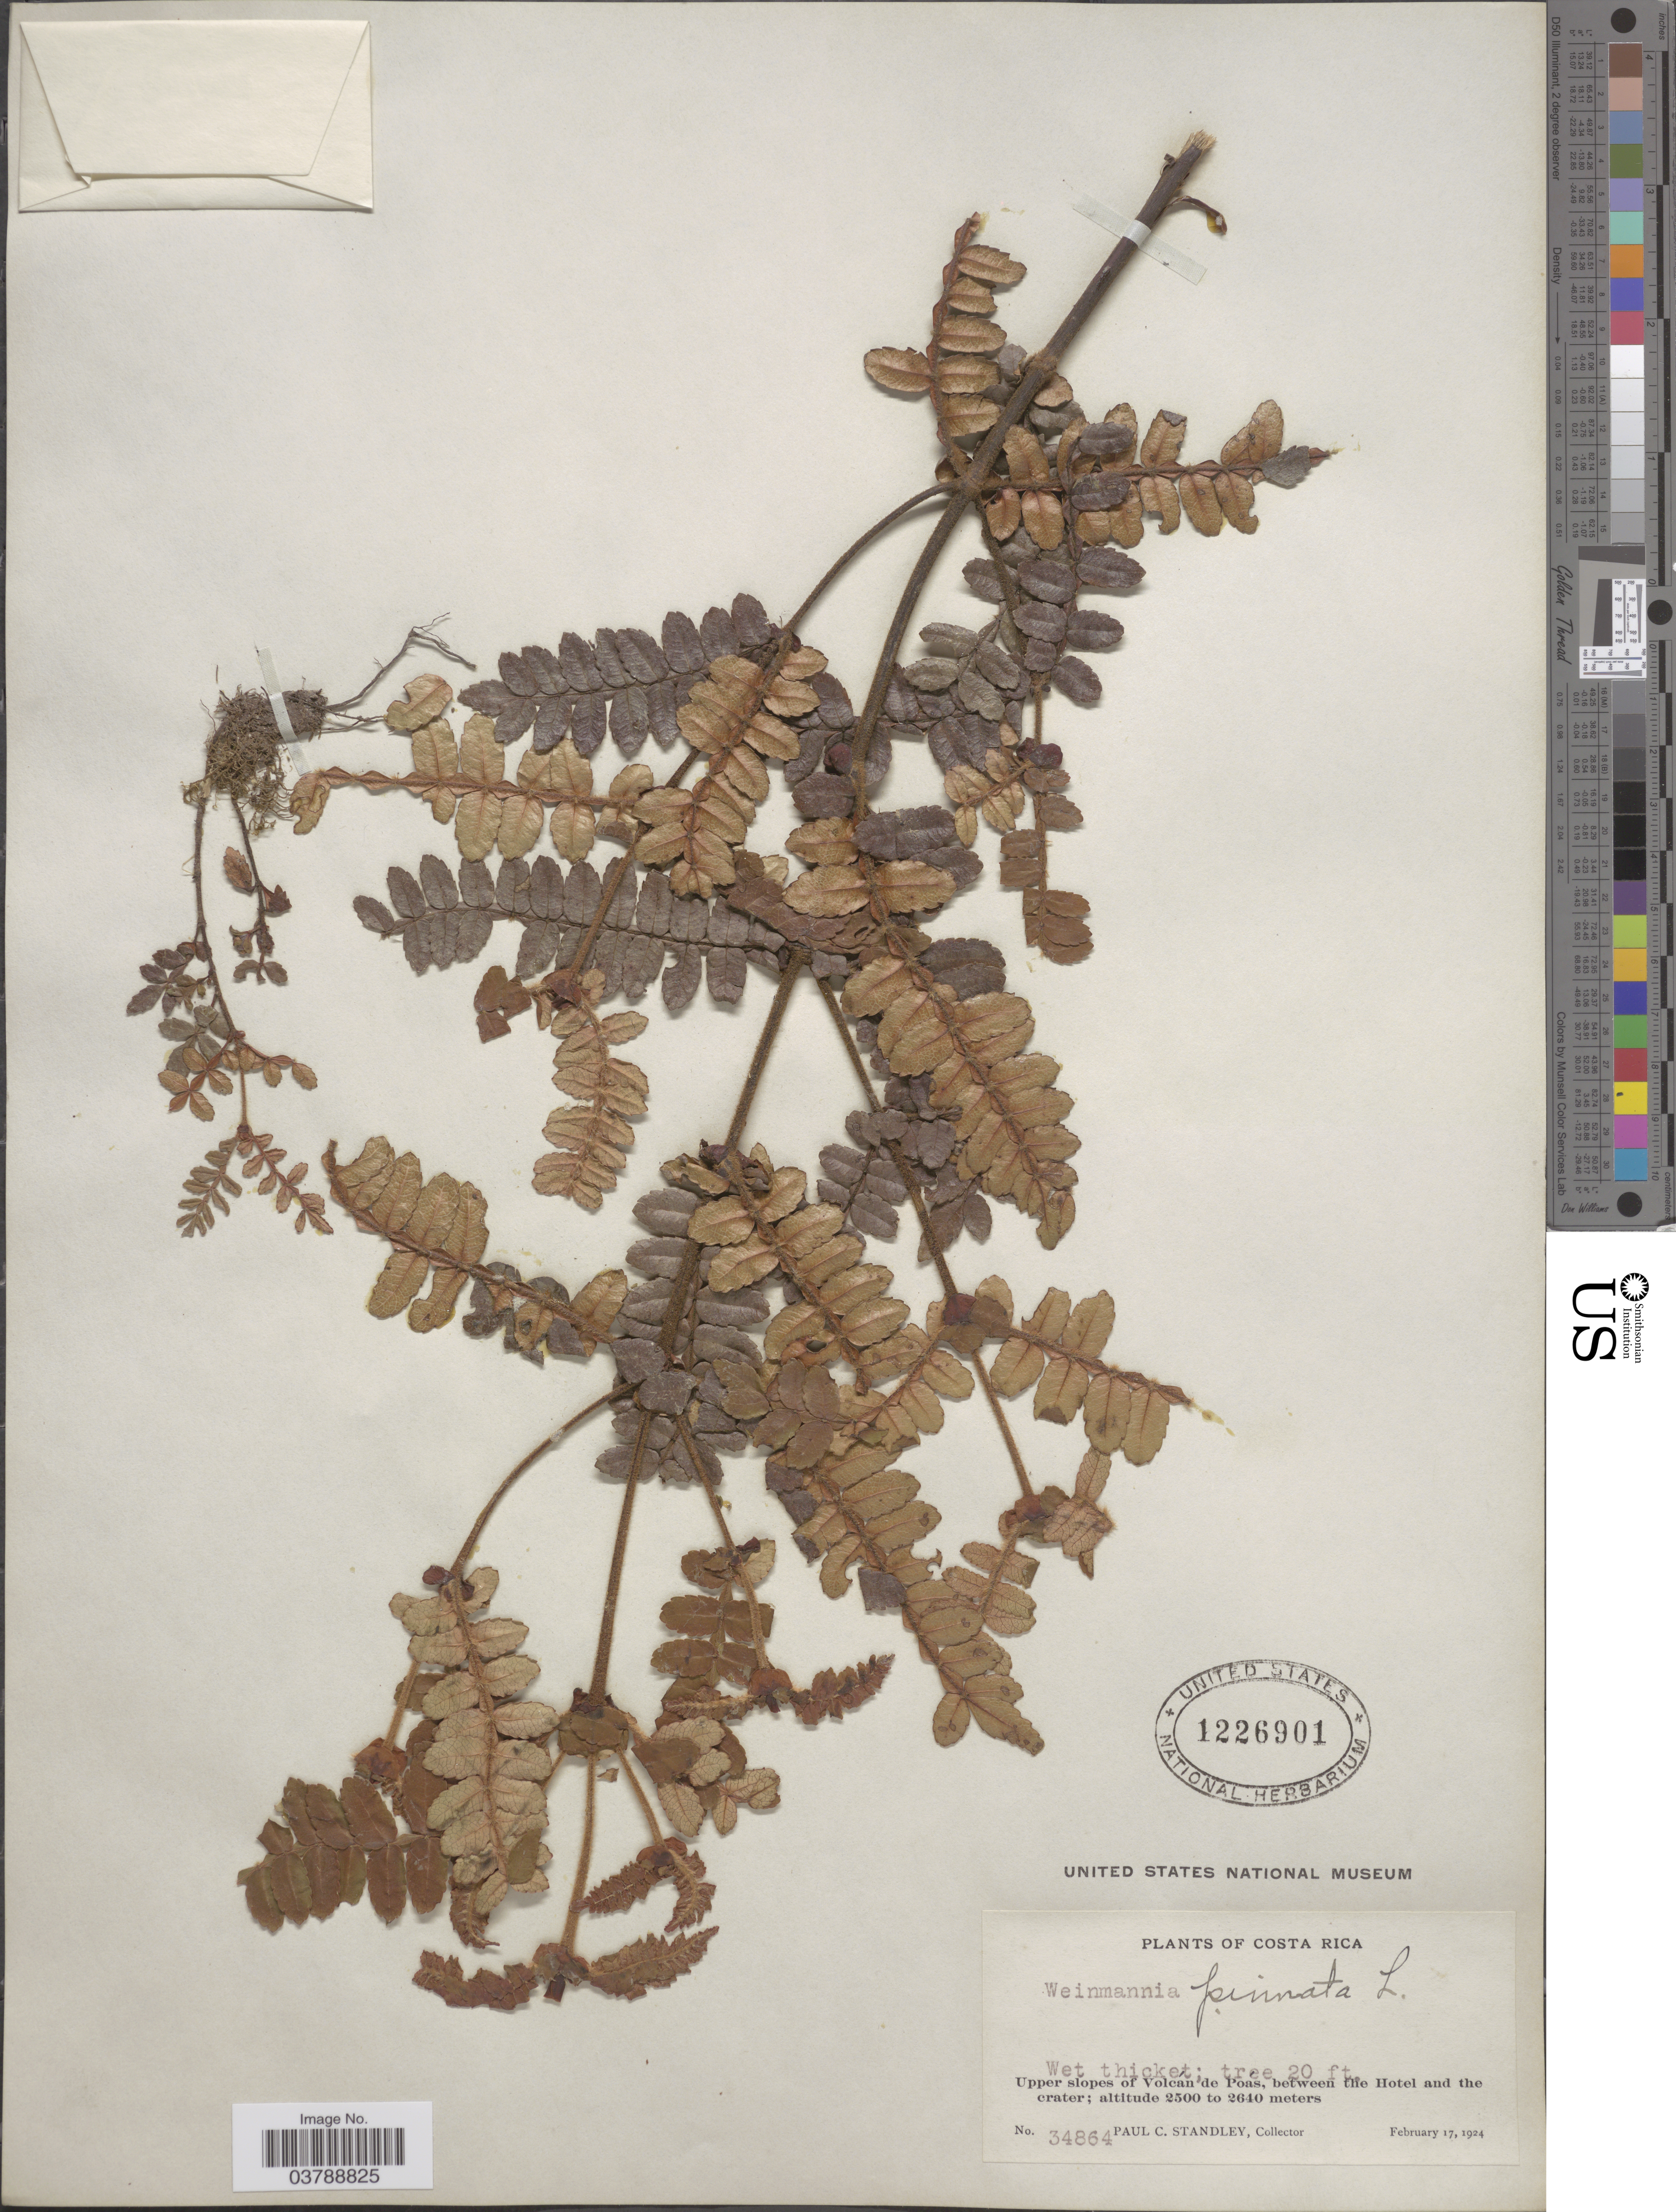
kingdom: Plantae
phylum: Tracheophyta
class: Magnoliopsida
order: Oxalidales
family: Cunoniaceae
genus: Weinmannia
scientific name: Weinmannia pinnata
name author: L.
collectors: P. C. Standley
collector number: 34864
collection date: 1924-02-17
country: Costa Rica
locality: Upper slopes of Volcán de Poas, between the Hotel and the crater.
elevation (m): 2500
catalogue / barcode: US 1226901